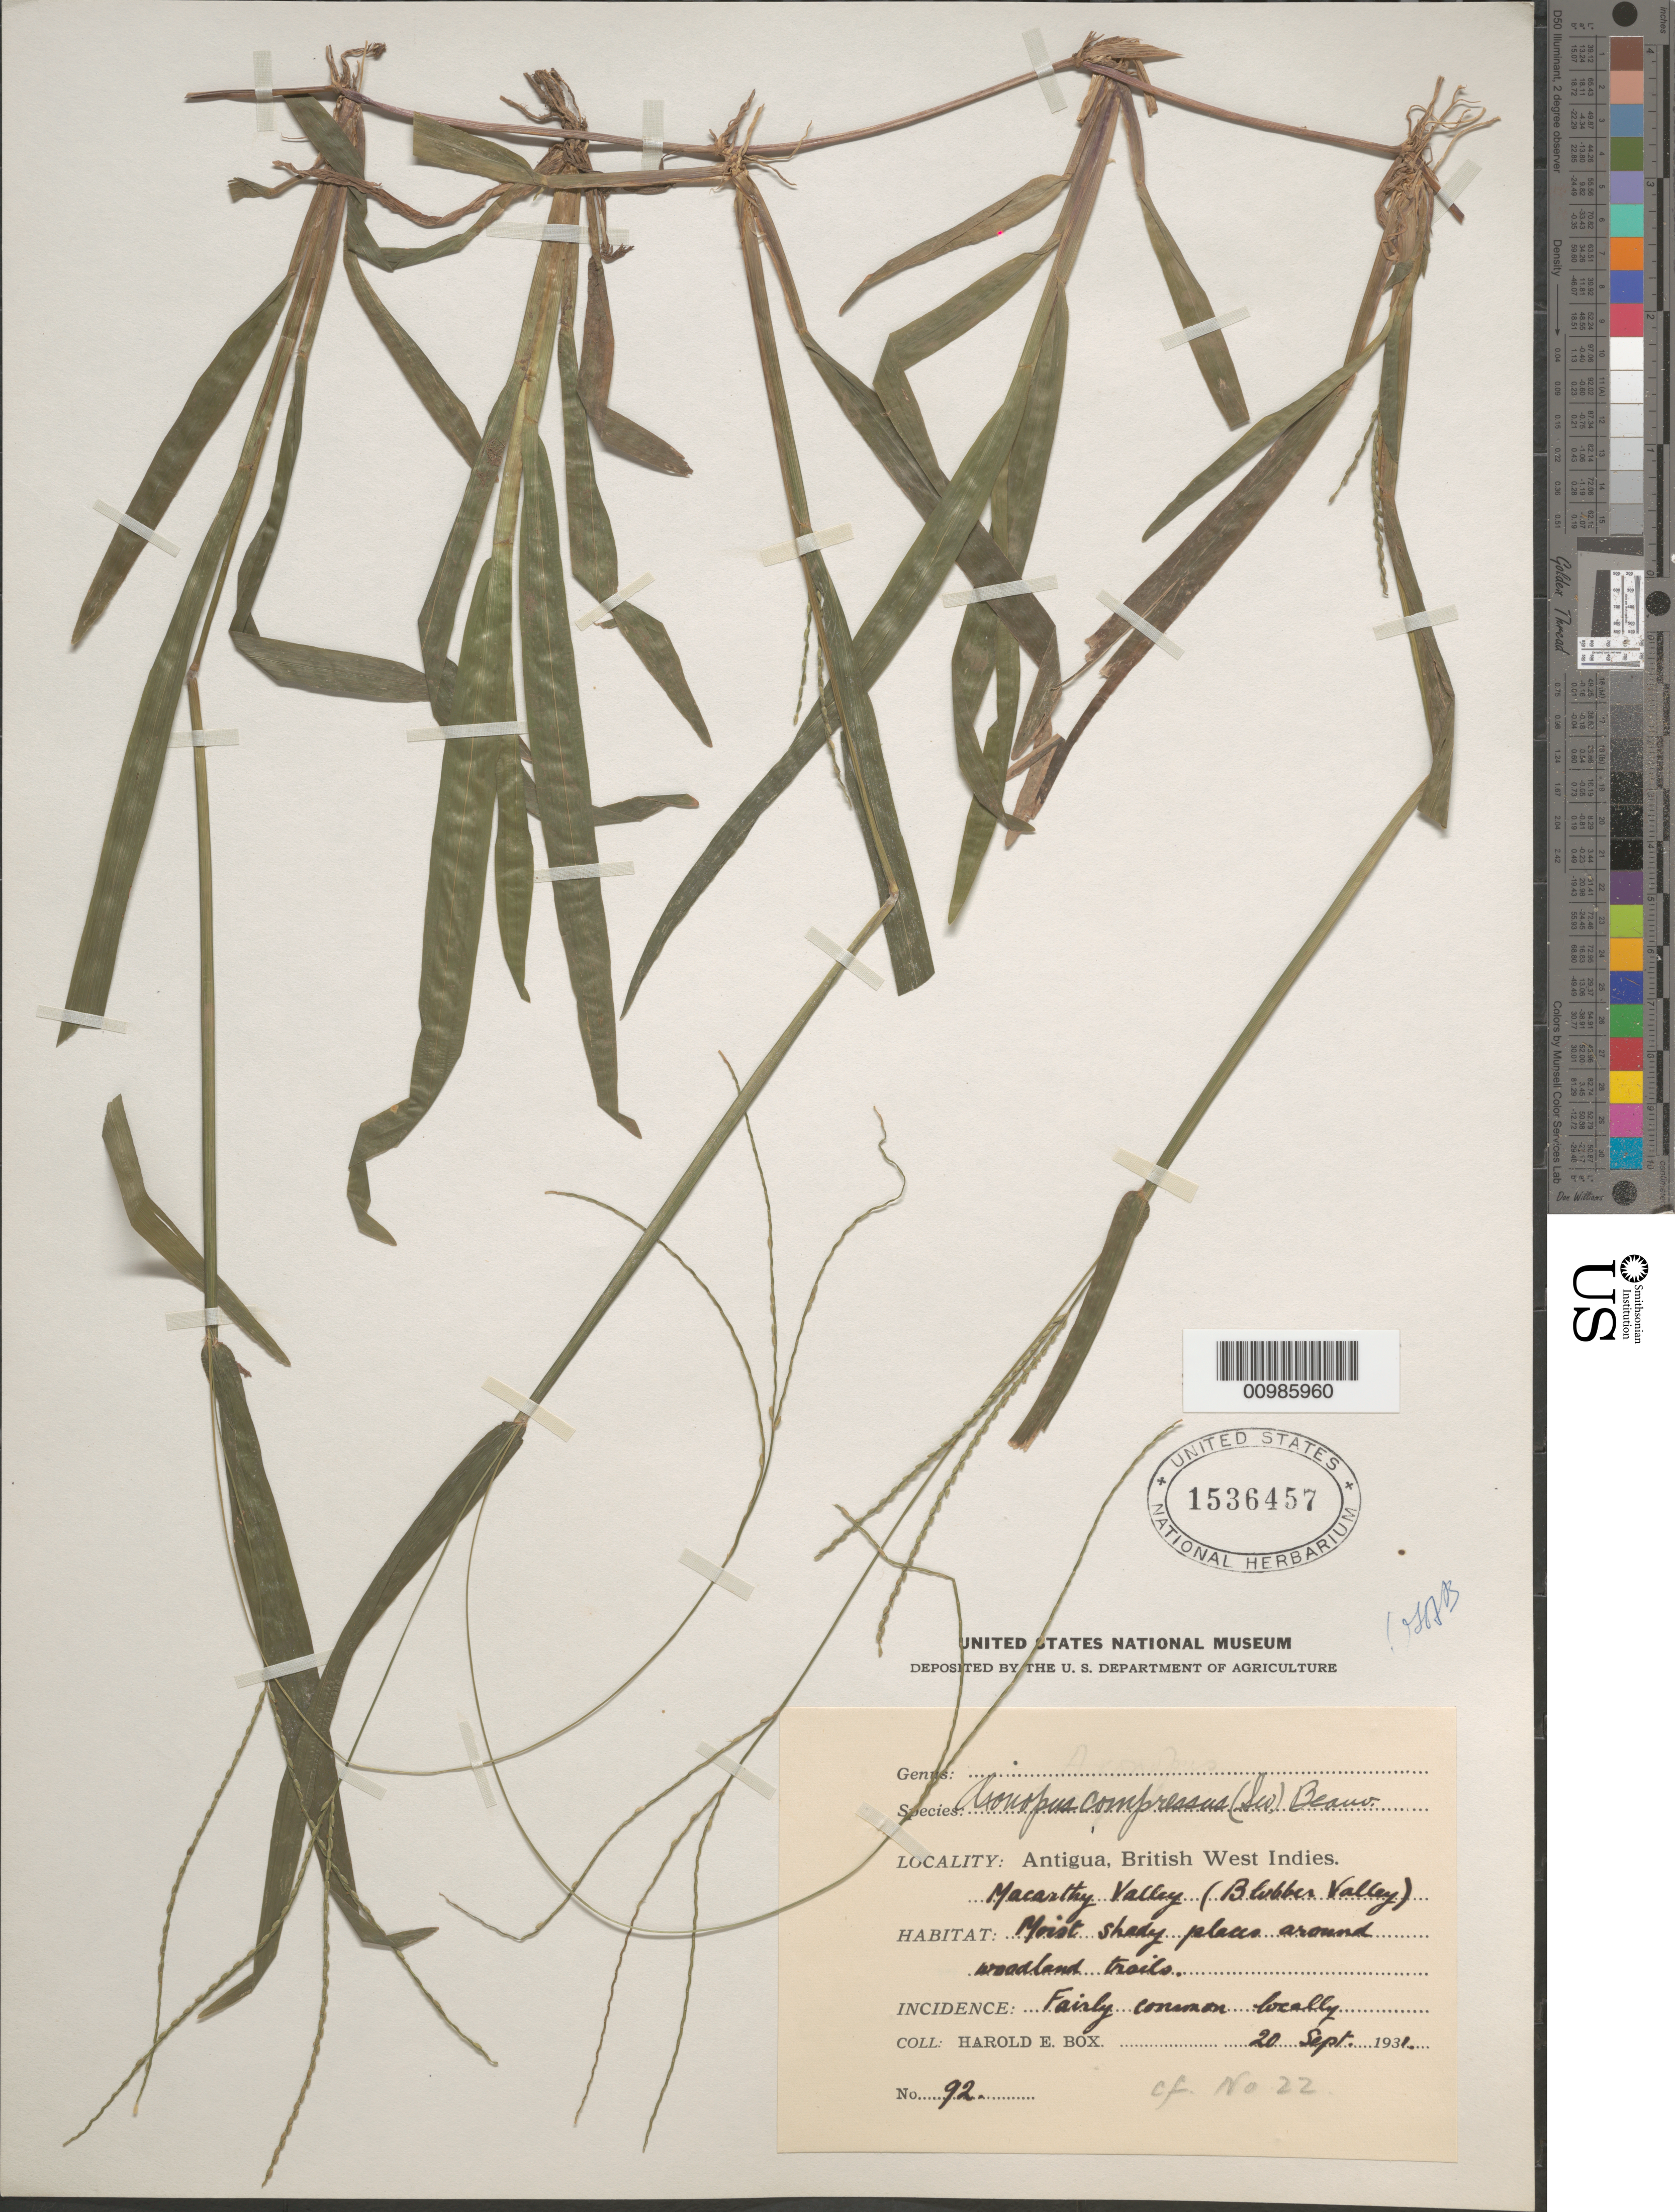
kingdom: Plantae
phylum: Tracheophyta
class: Liliopsida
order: Poales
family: Poaceae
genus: Axonopus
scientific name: Axonopus compressus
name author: (Sw.) P. Beauv.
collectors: H. E. Box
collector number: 92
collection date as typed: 20 Sep 1931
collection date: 1931-09-20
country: Antigua and Barbuda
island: Antigua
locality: Blubber Valley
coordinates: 0 N, 0 E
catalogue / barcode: US 1536457